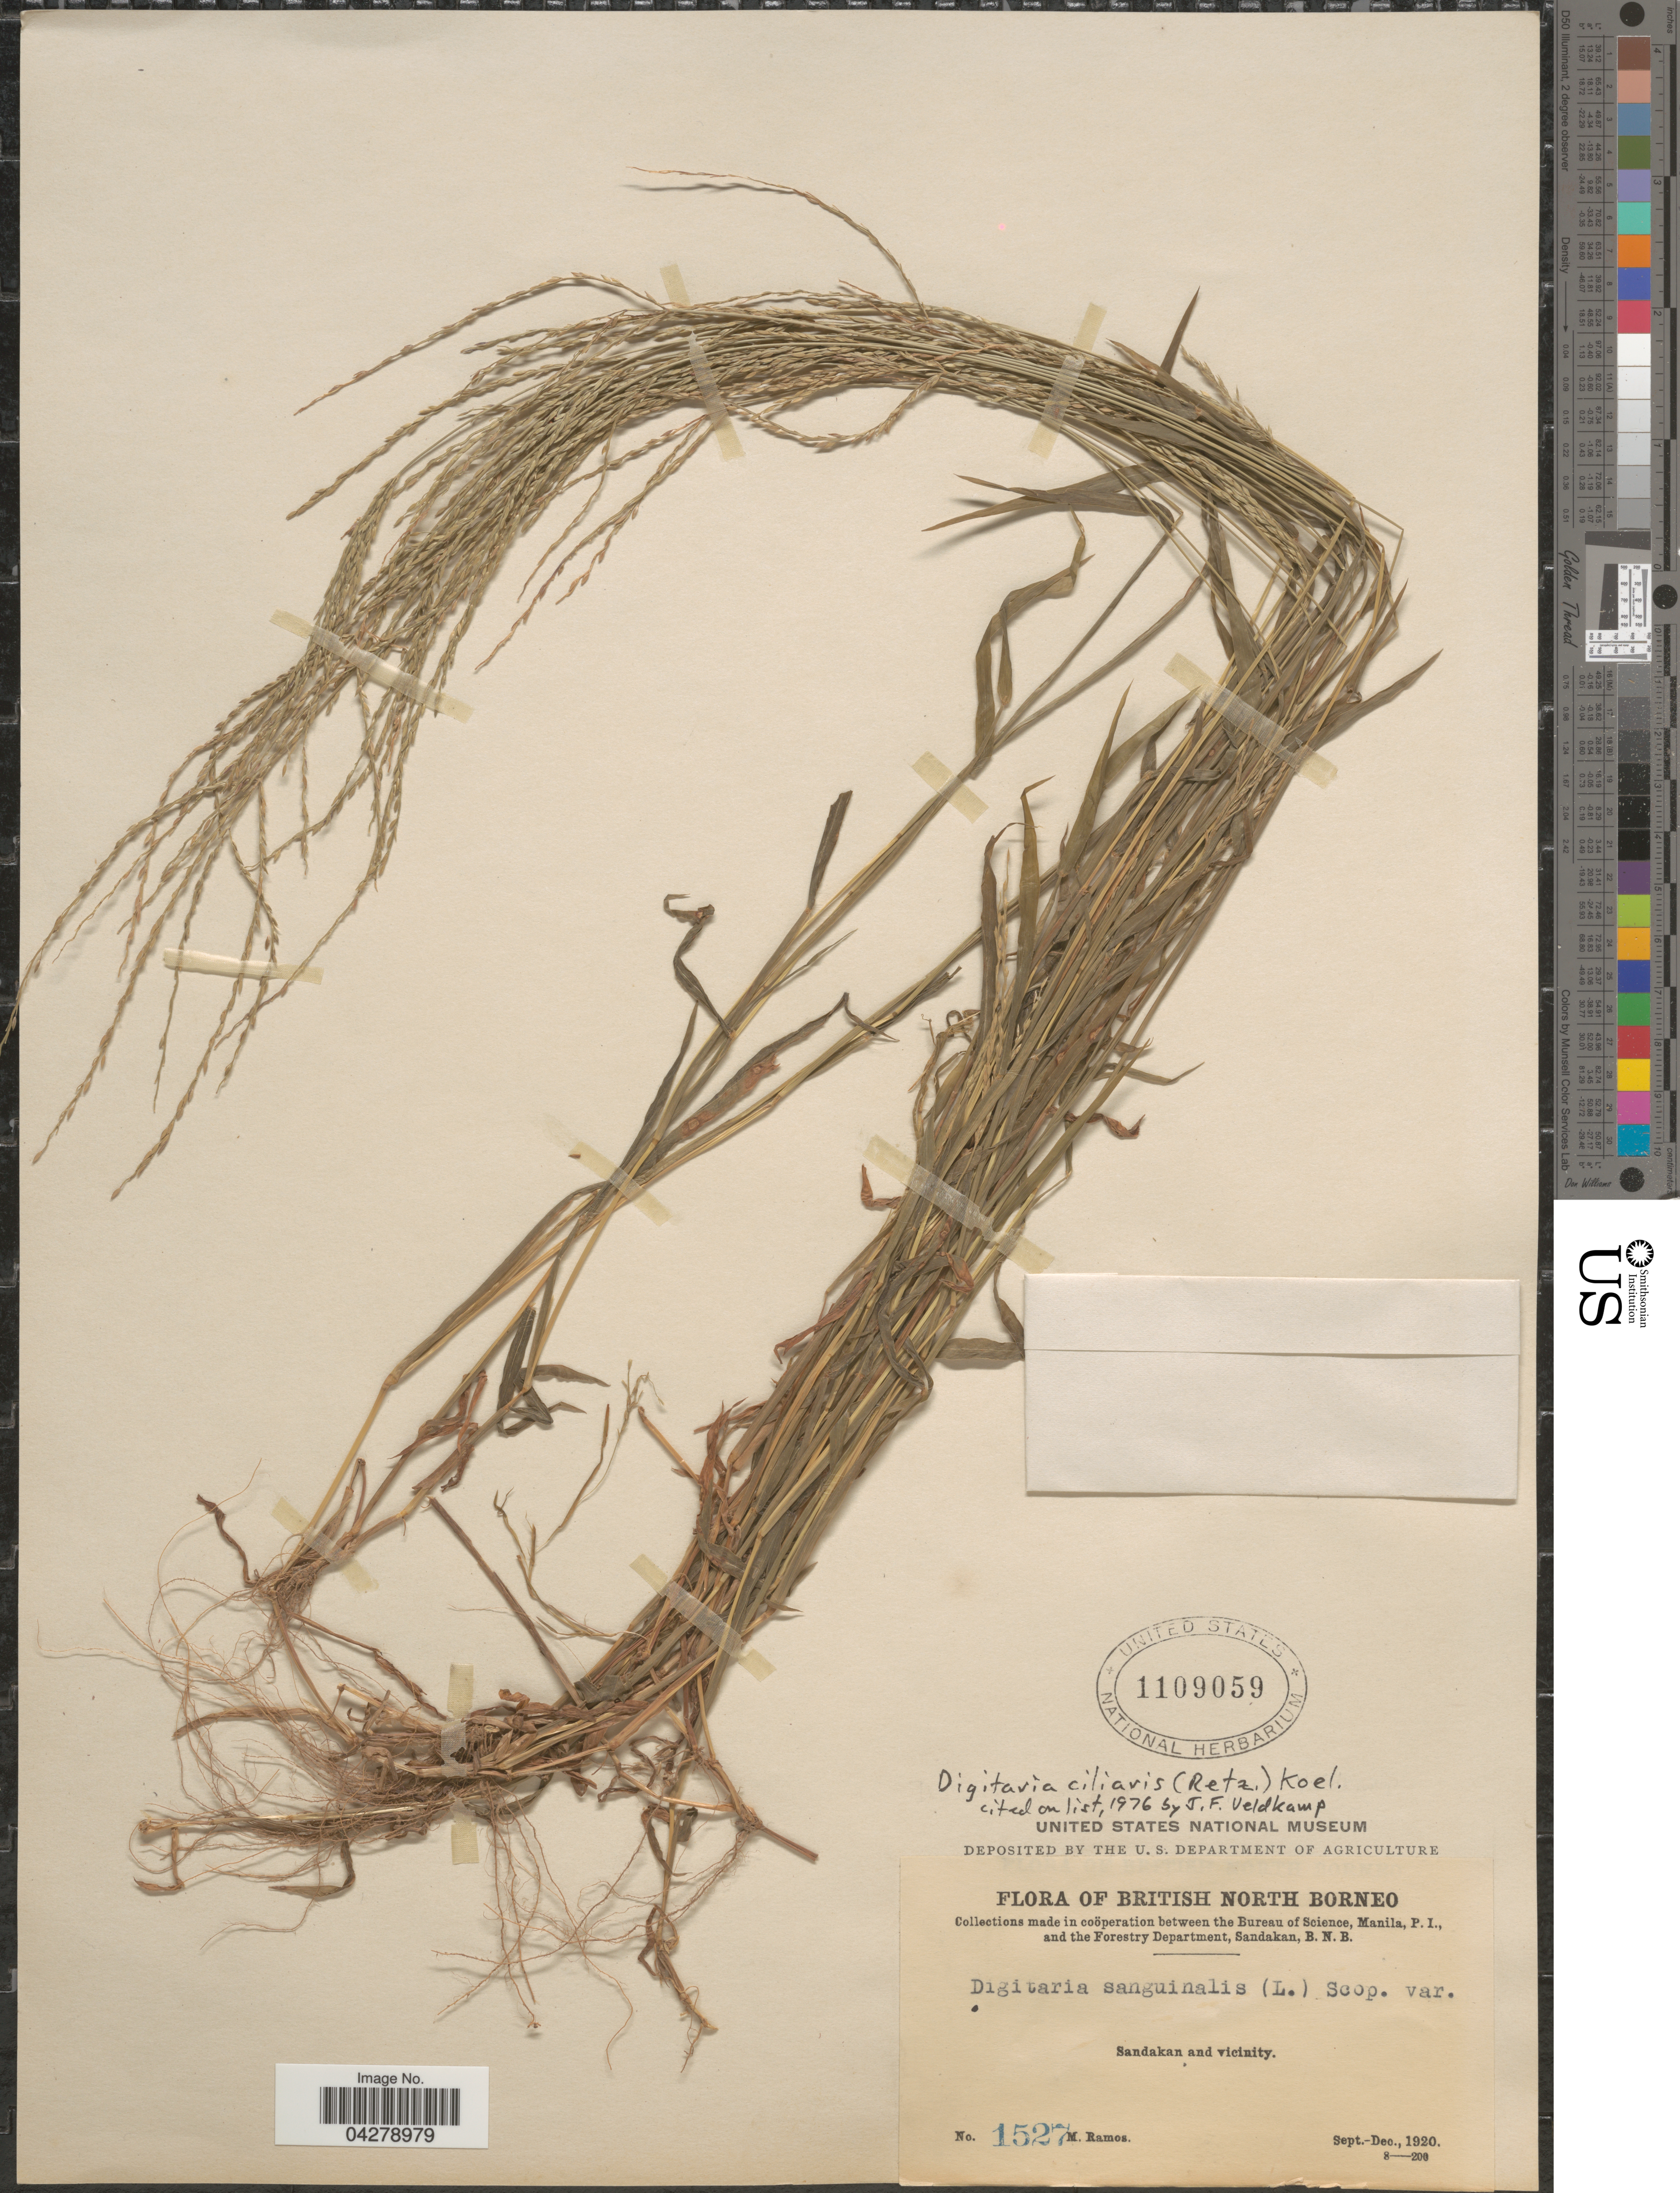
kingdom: Plantae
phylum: Tracheophyta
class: Liliopsida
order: Poales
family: Poaceae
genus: Digitaria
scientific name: Digitaria ciliaris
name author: (Retz.) Koeler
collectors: M. Ramos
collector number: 1527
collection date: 1920-09/1920-12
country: Malaysia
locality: British North Borneo. Sandakan and vicinity.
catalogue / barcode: US 1109059